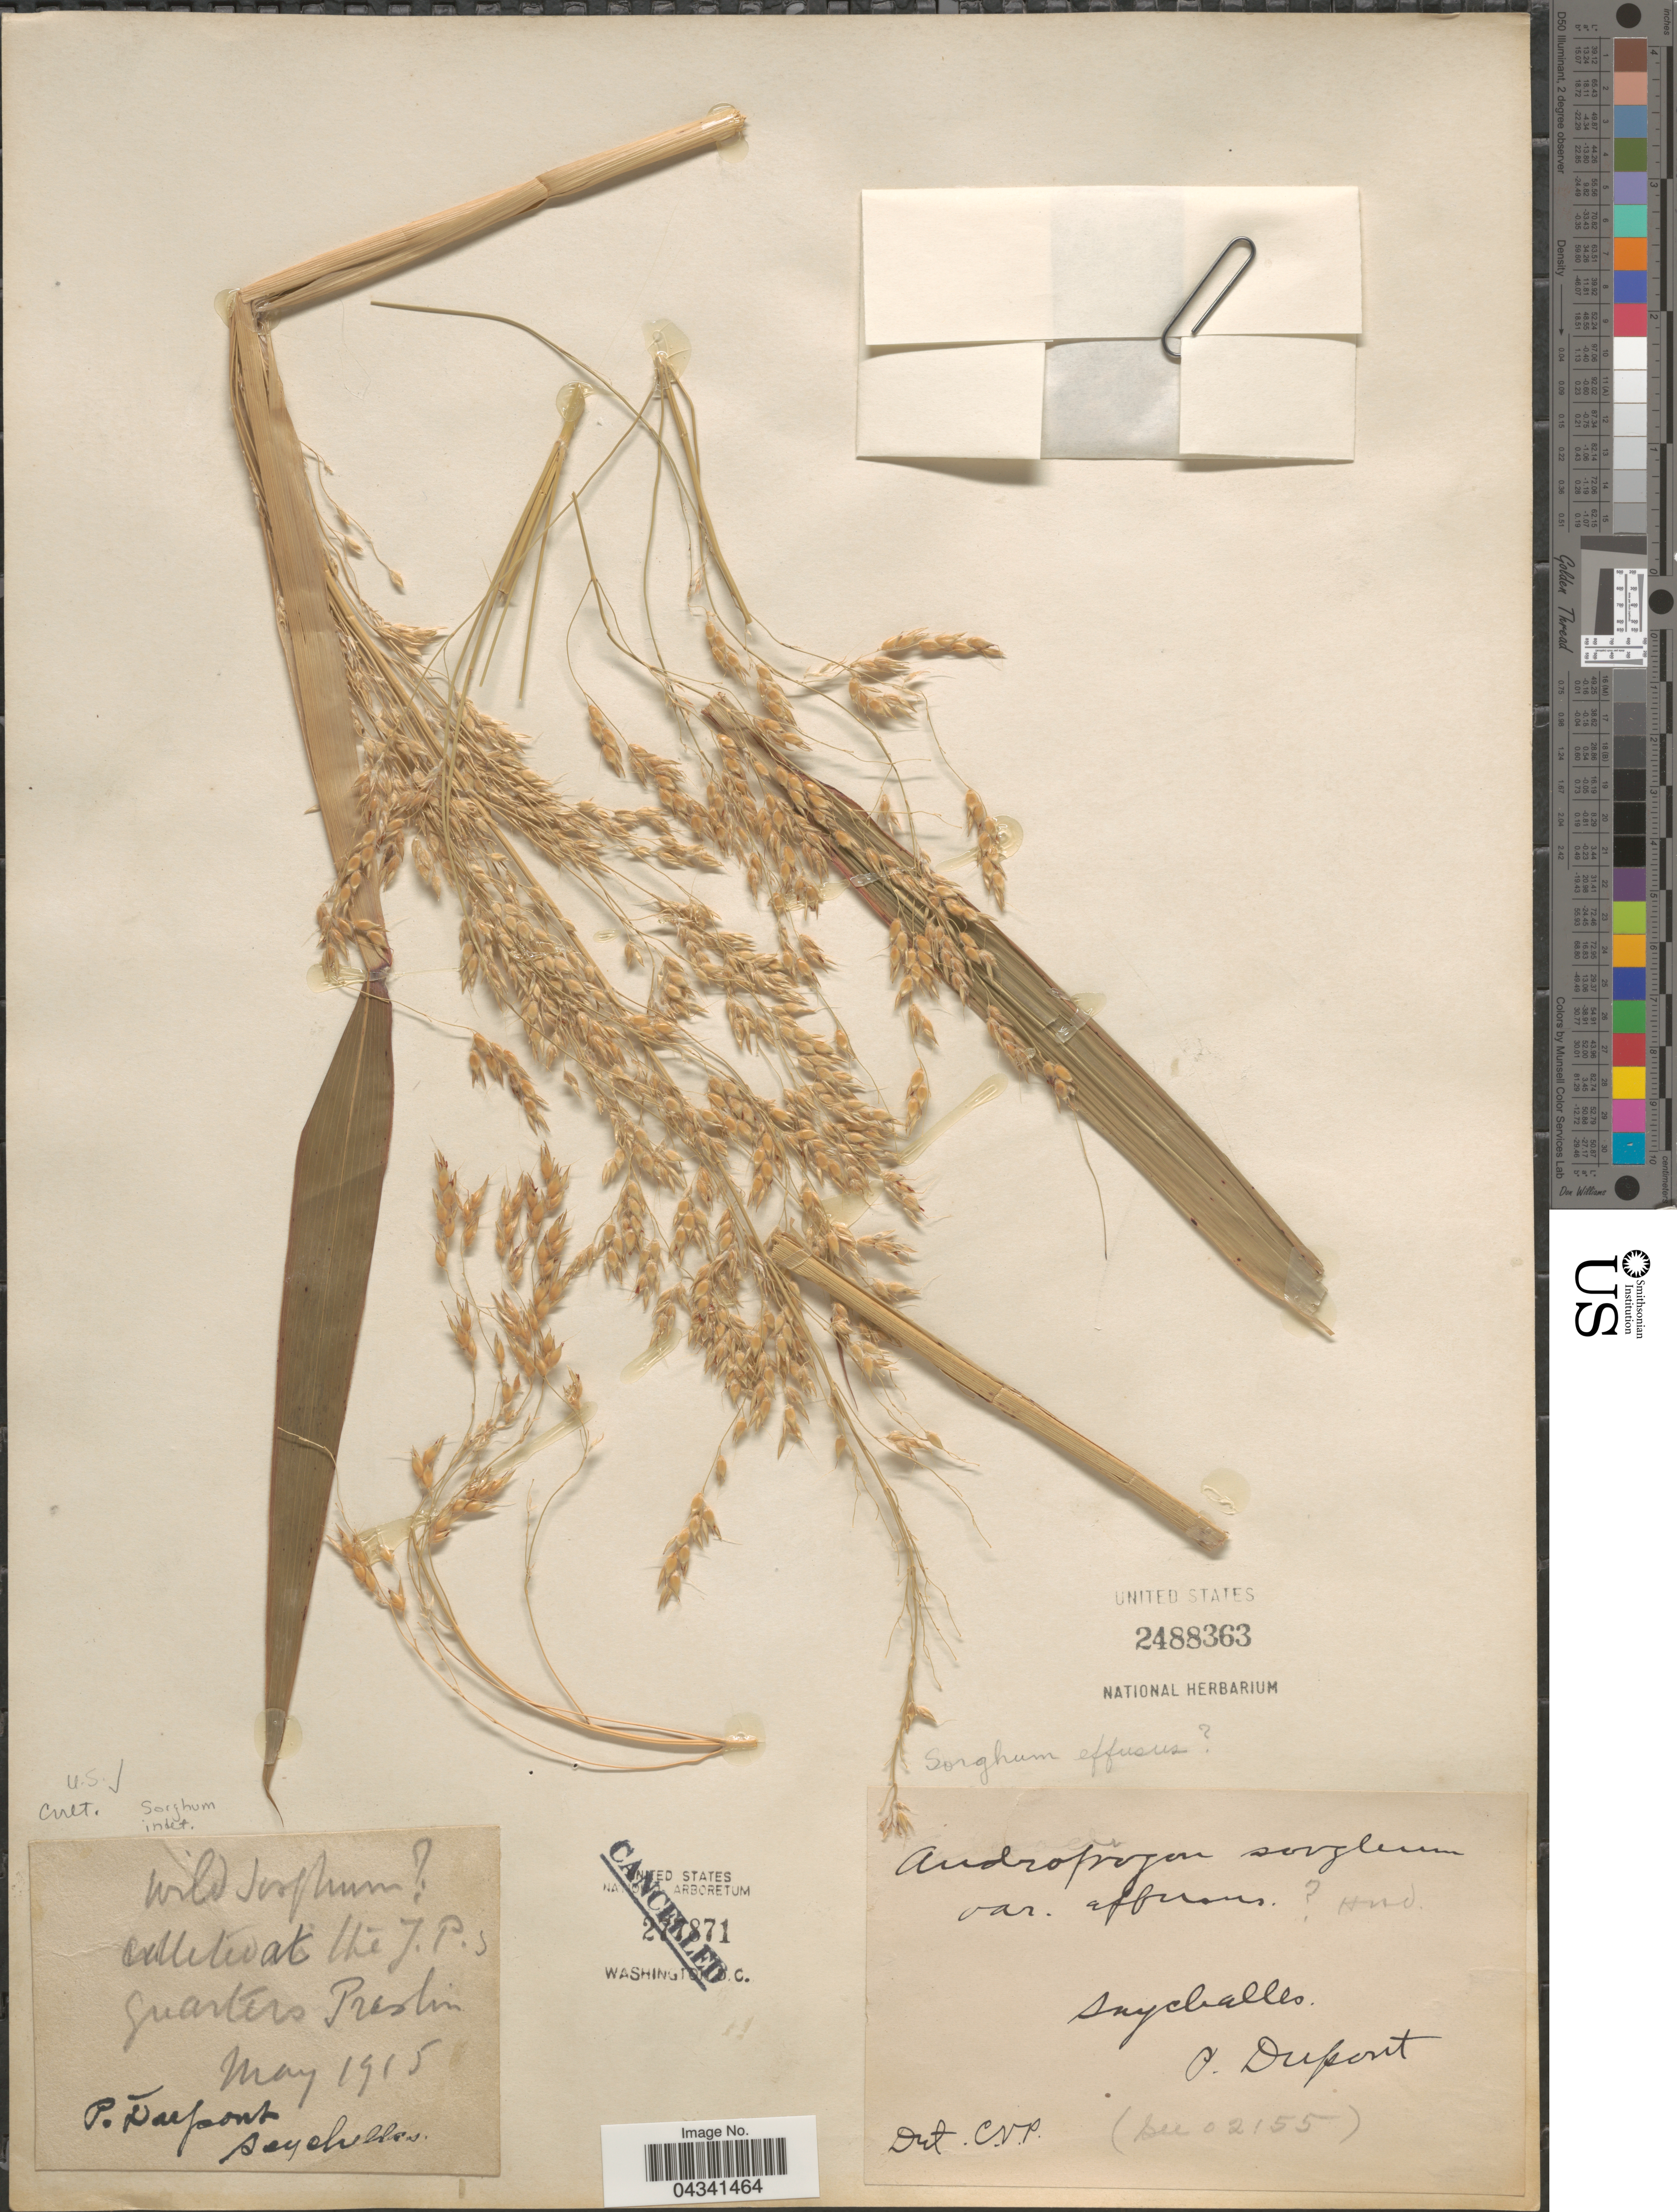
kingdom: Plantae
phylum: Tracheophyta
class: Liliopsida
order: Poales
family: Poaceae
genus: Sorghum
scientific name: Sorghum bicolor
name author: (L.) Moench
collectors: A. Dupont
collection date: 1915-05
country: Seychelles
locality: Seychalles. Cultiv at the J.P. quarters [interpreted] Preslin.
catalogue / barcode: US 2488363